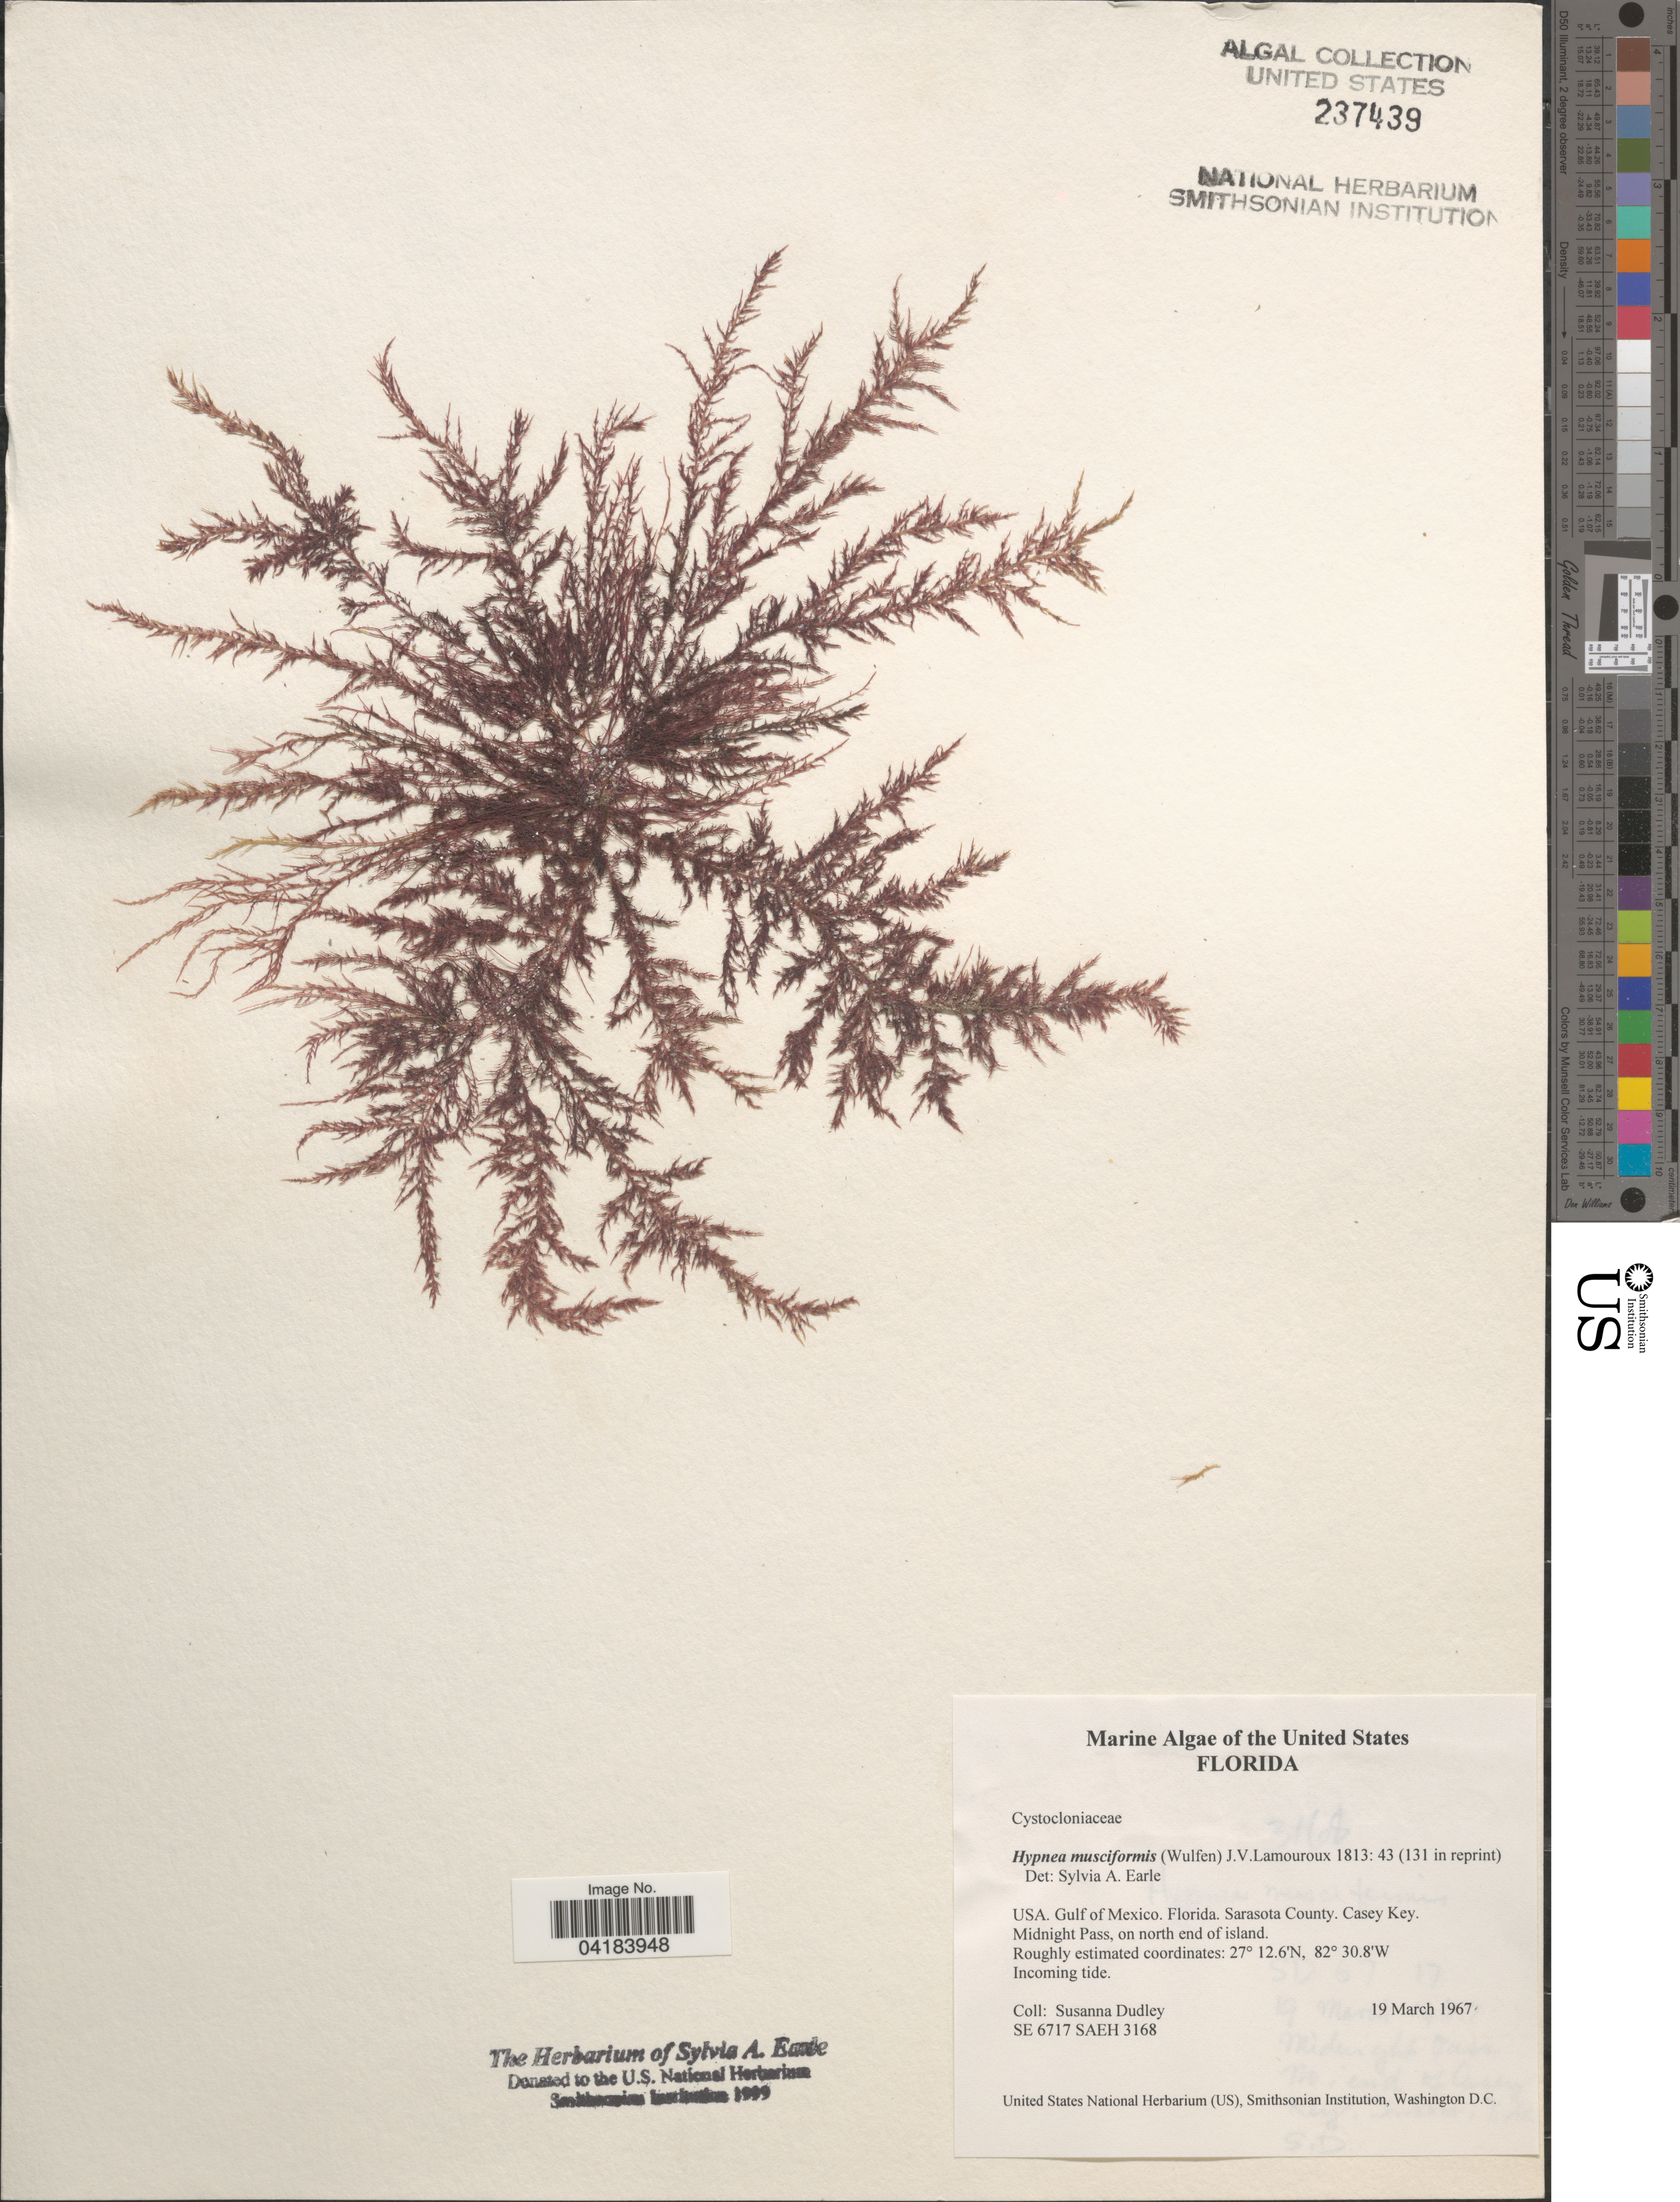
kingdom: Plantae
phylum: Rhodophyta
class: Florideophyceae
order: Gigartinales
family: Cystocloniaceae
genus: Hypnea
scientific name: Hypnea musciformis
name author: (Wulfen) J.V.Lamouroux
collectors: S. Dudley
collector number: SE6717/SAEH3168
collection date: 1967-03-19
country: United States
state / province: Florida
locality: Gulf of Mexico. Sarasota County. Casey Key. Midnigh Pass, on north end of island.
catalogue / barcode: US 237439